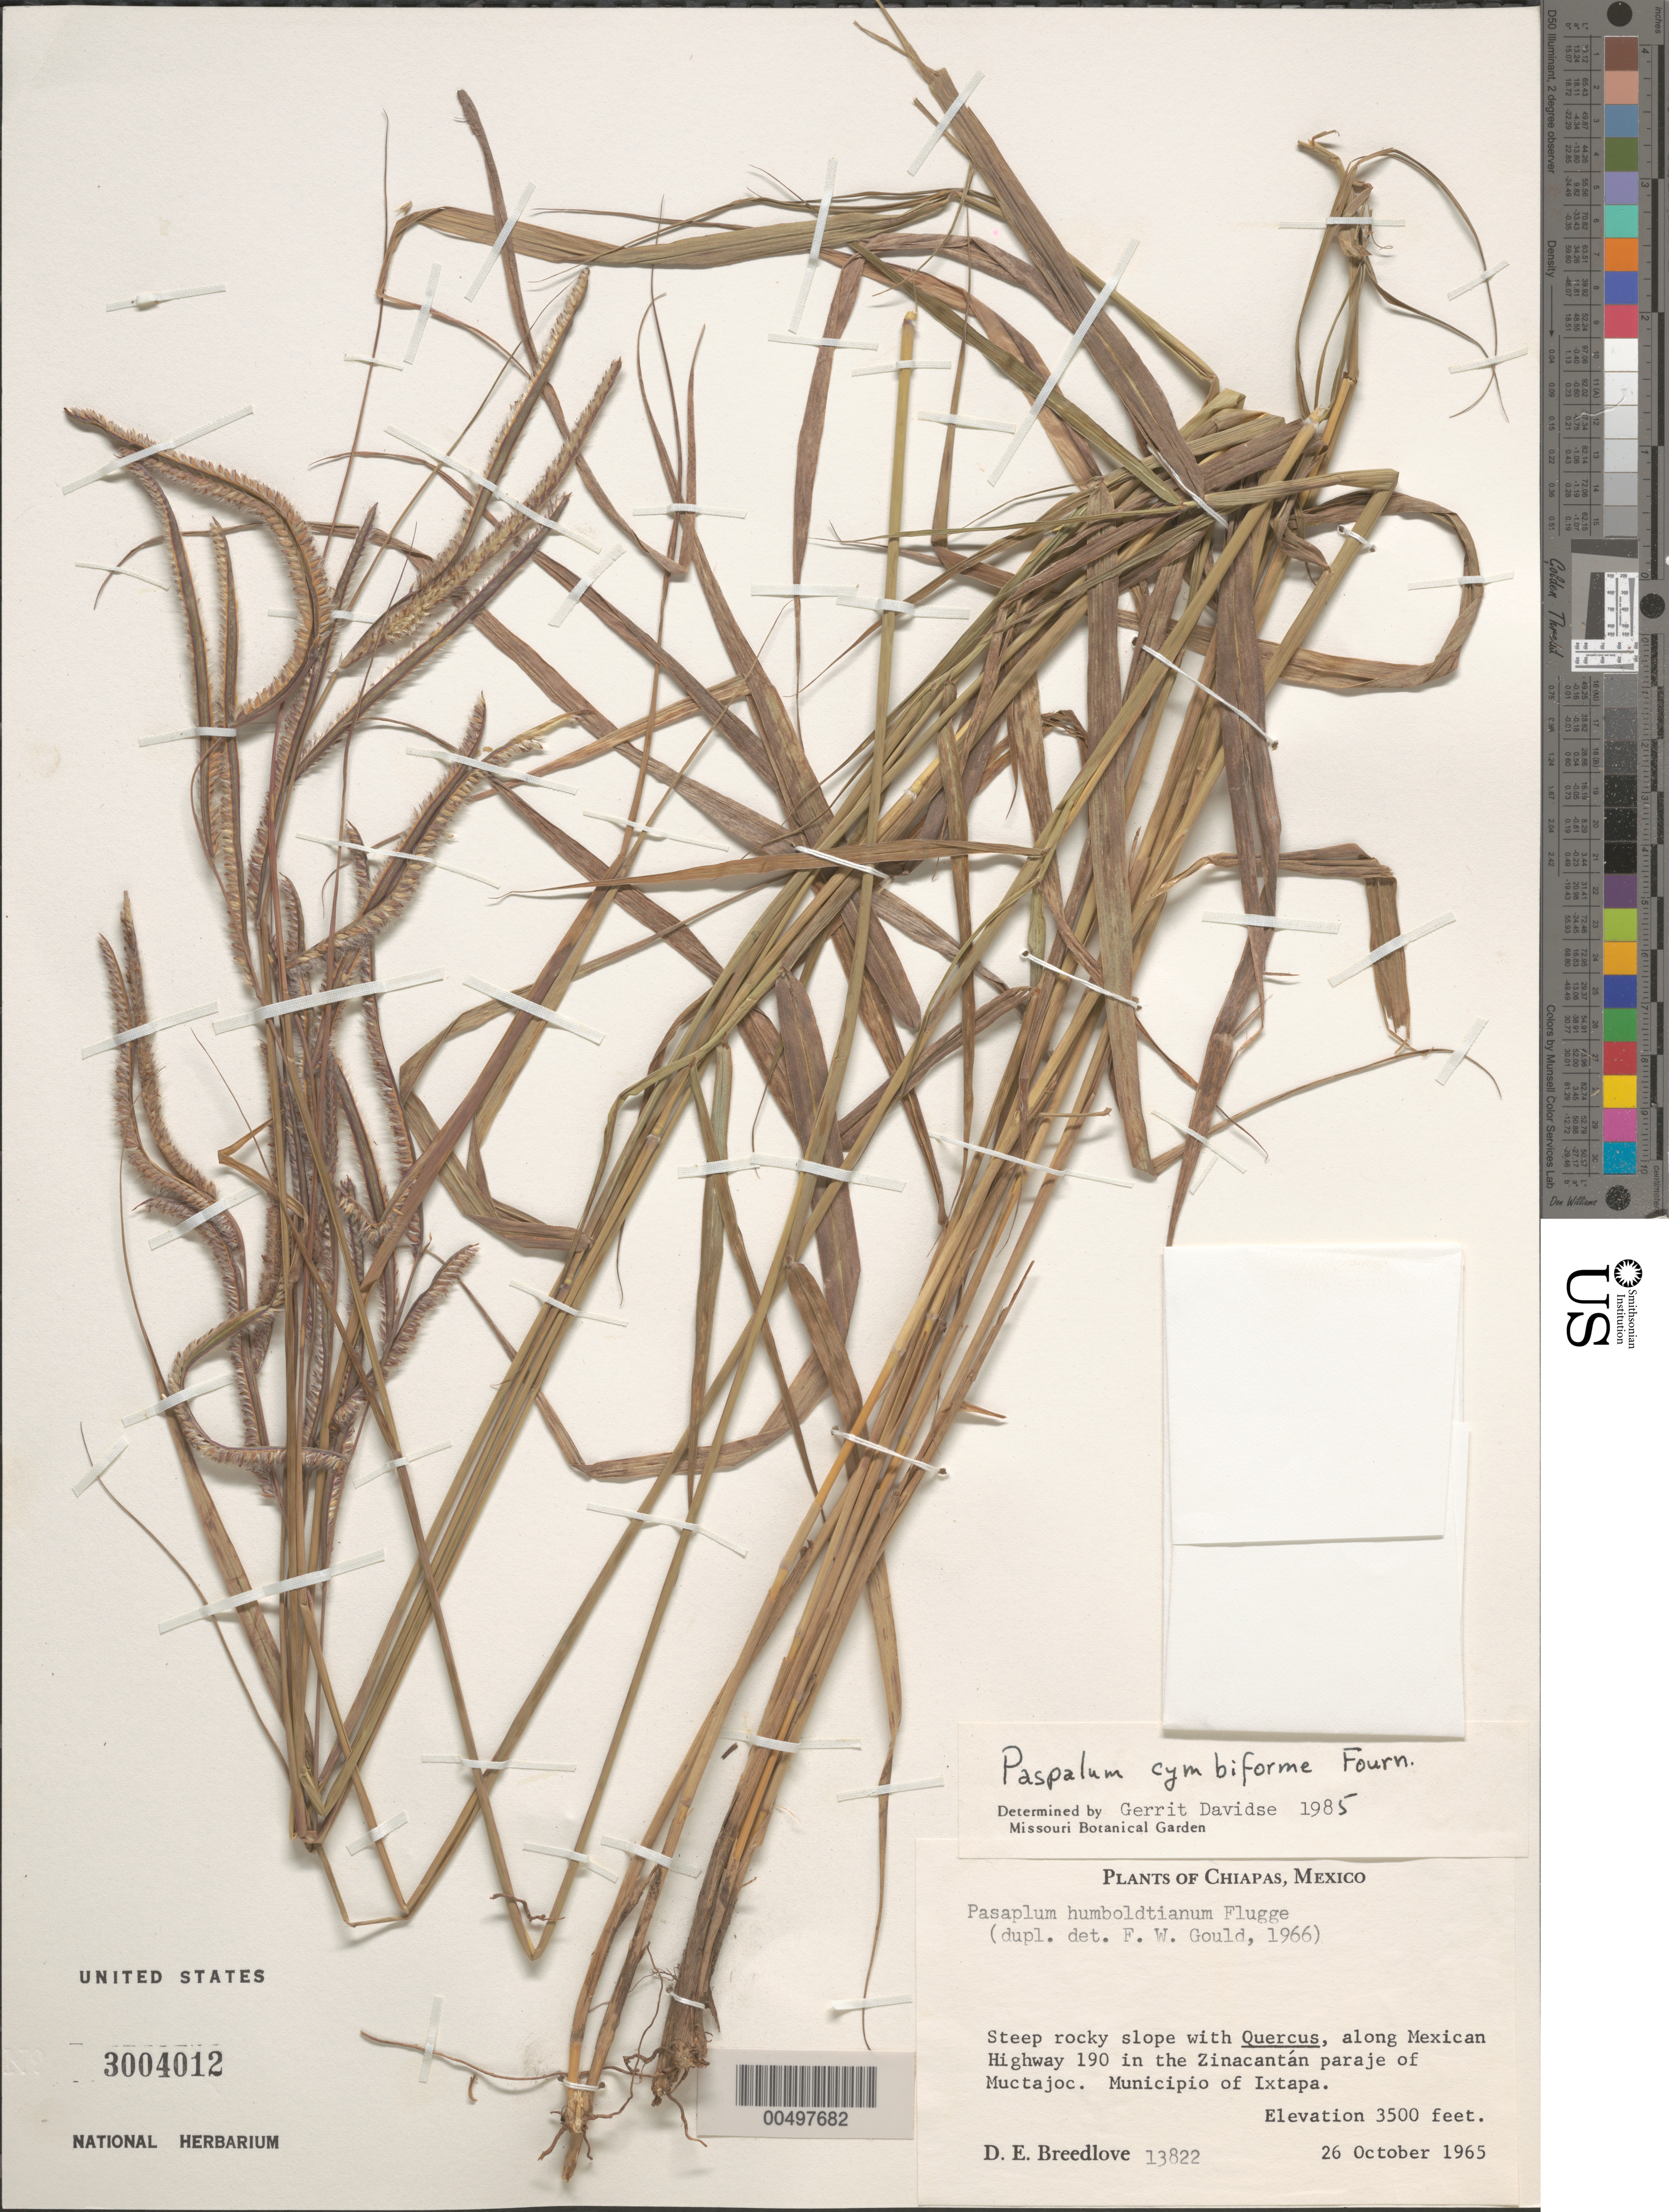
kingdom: Plantae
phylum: Tracheophyta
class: Liliopsida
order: Poales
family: Poaceae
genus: Paspalum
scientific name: Paspalum cymbiforme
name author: E. Fourn.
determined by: Davidse, Gerrit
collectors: D. E. Breedlove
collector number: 13822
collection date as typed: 26 Oct 1965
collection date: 1965-10-26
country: Mexico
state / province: Chiapas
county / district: Ixtapa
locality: Along Mexican Hwy 190 in the Zinacantán paraje of Muctajoc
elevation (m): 1067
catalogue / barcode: US 3004012